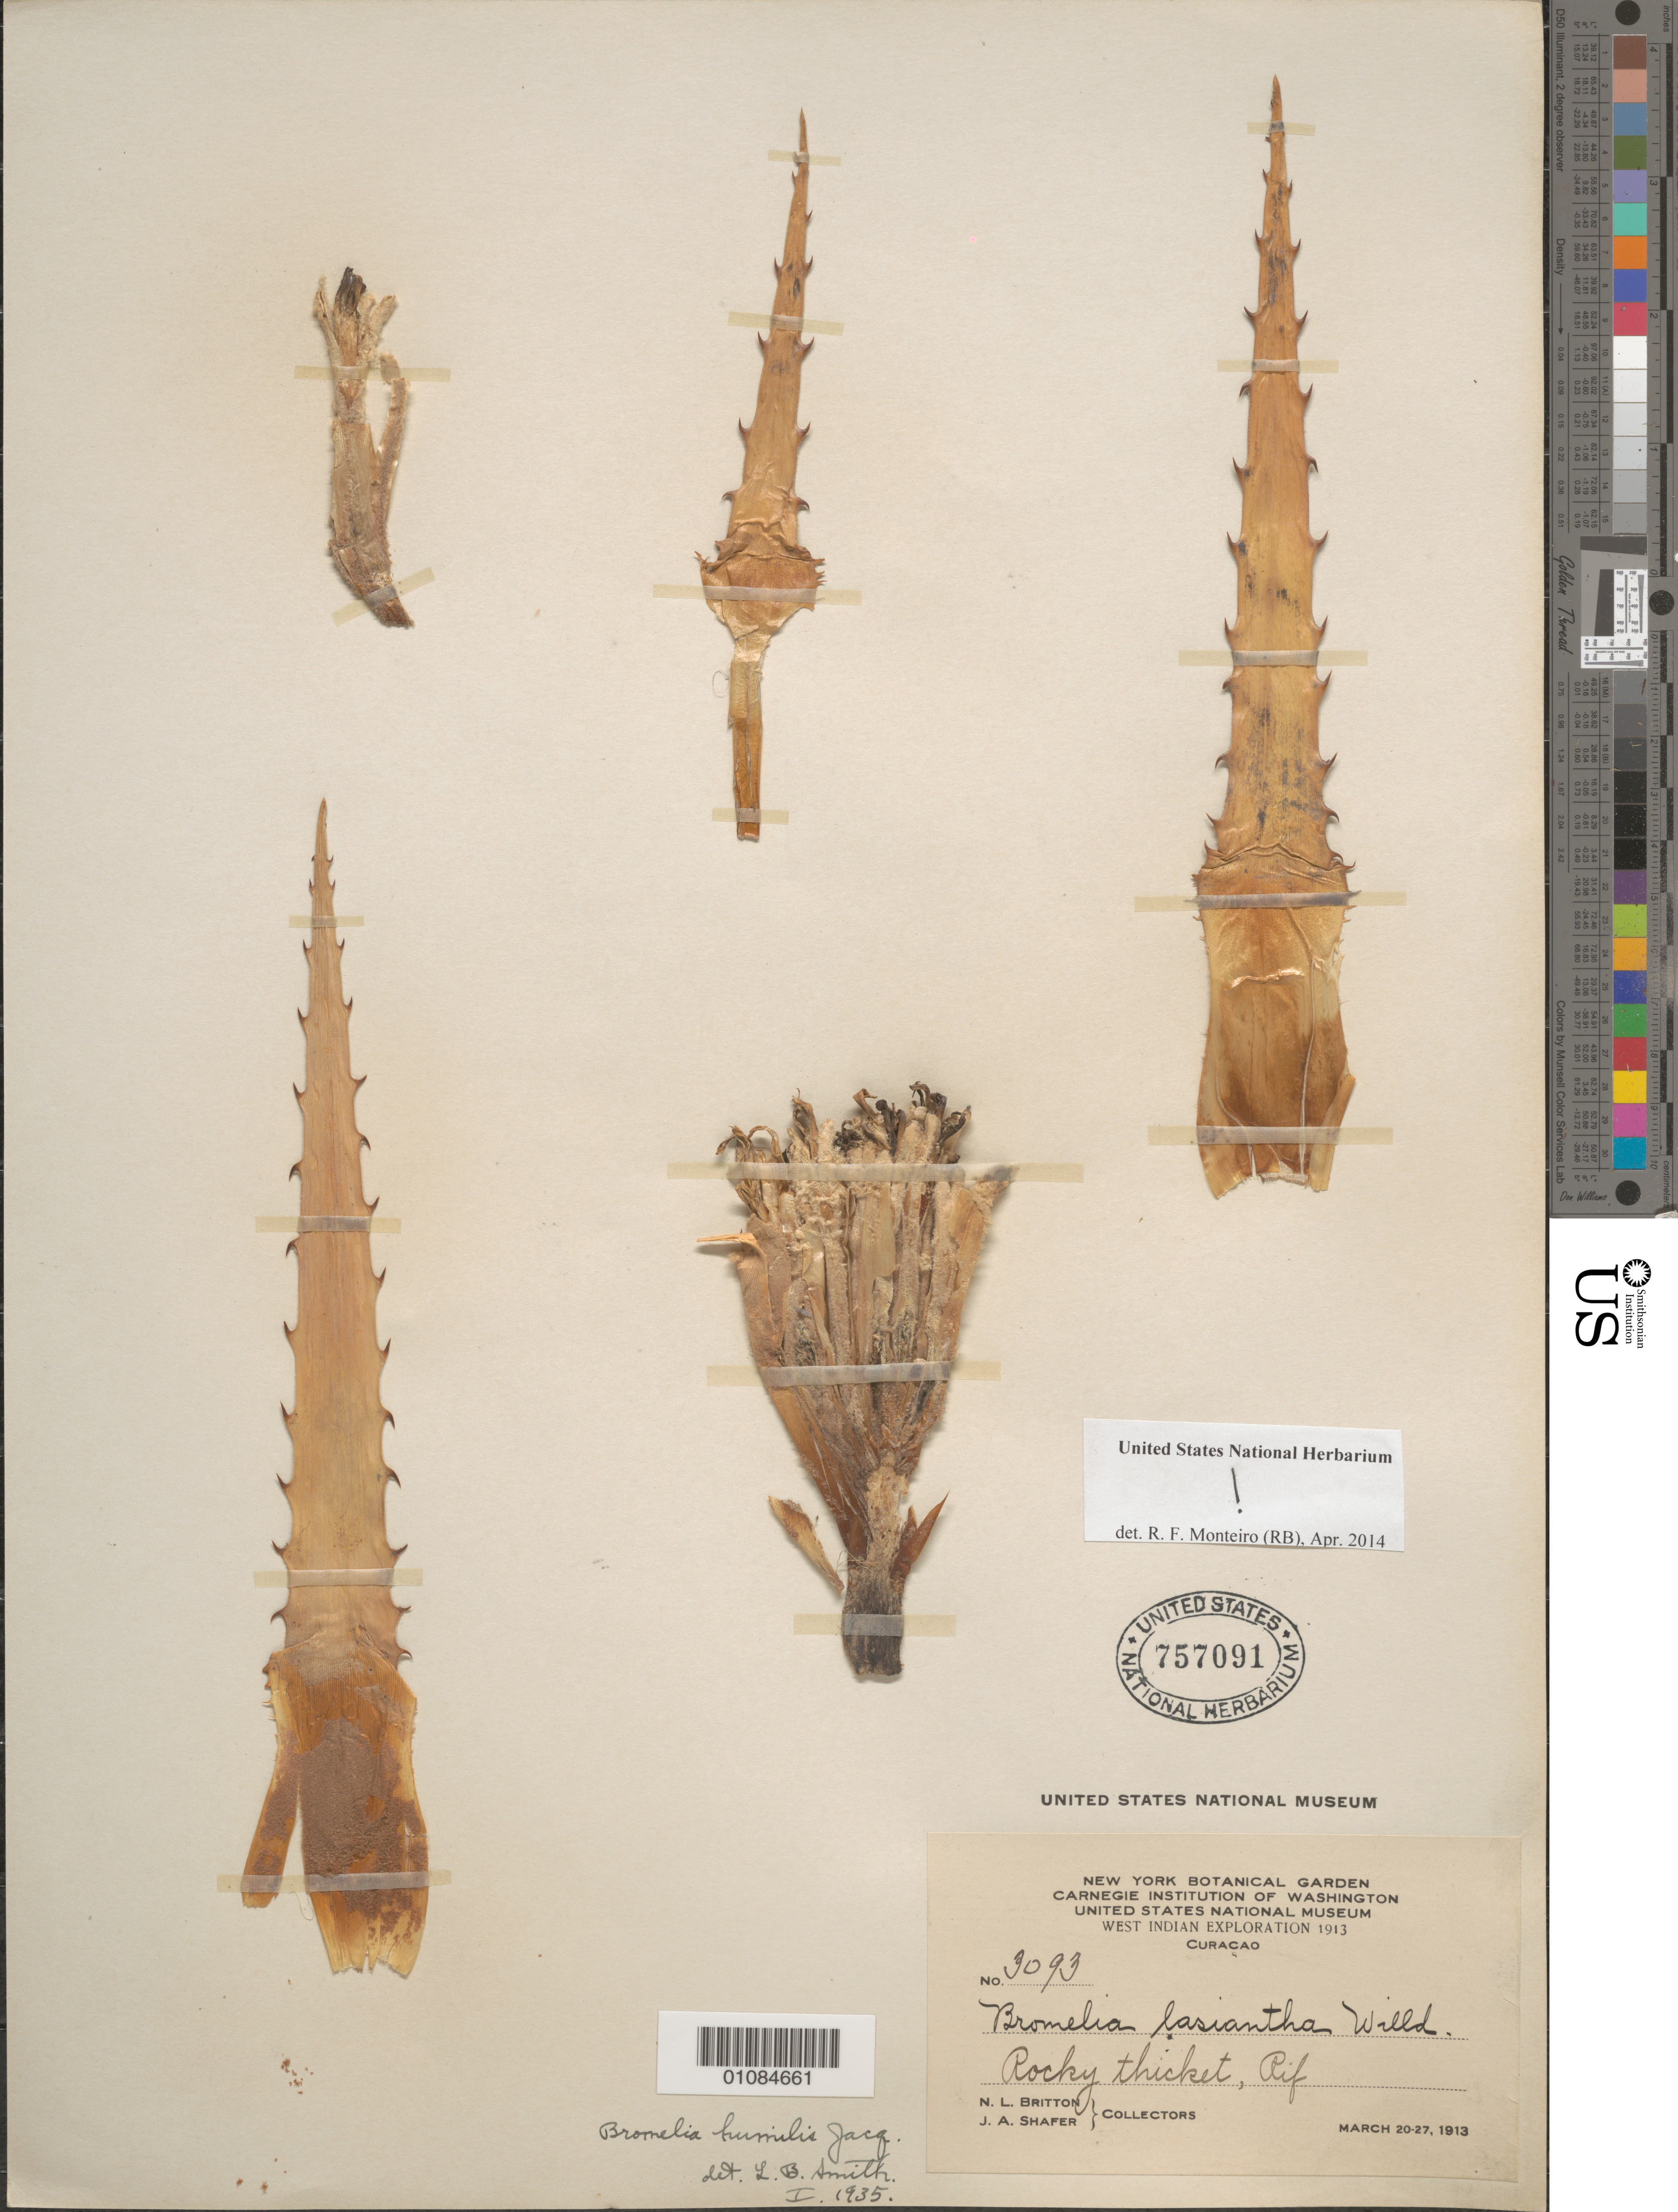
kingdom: Plantae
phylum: Tracheophyta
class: Liliopsida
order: Poales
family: Bromeliaceae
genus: Bromelia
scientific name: Bromelia humilis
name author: Jacq.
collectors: N. Britton & J. A. Shafer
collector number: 3093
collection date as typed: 20 Mar 1913 to 27 Mar 1913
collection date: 1913-03-20/1913-03-27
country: Curaçao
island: Curaçao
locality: Rif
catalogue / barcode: US 757091